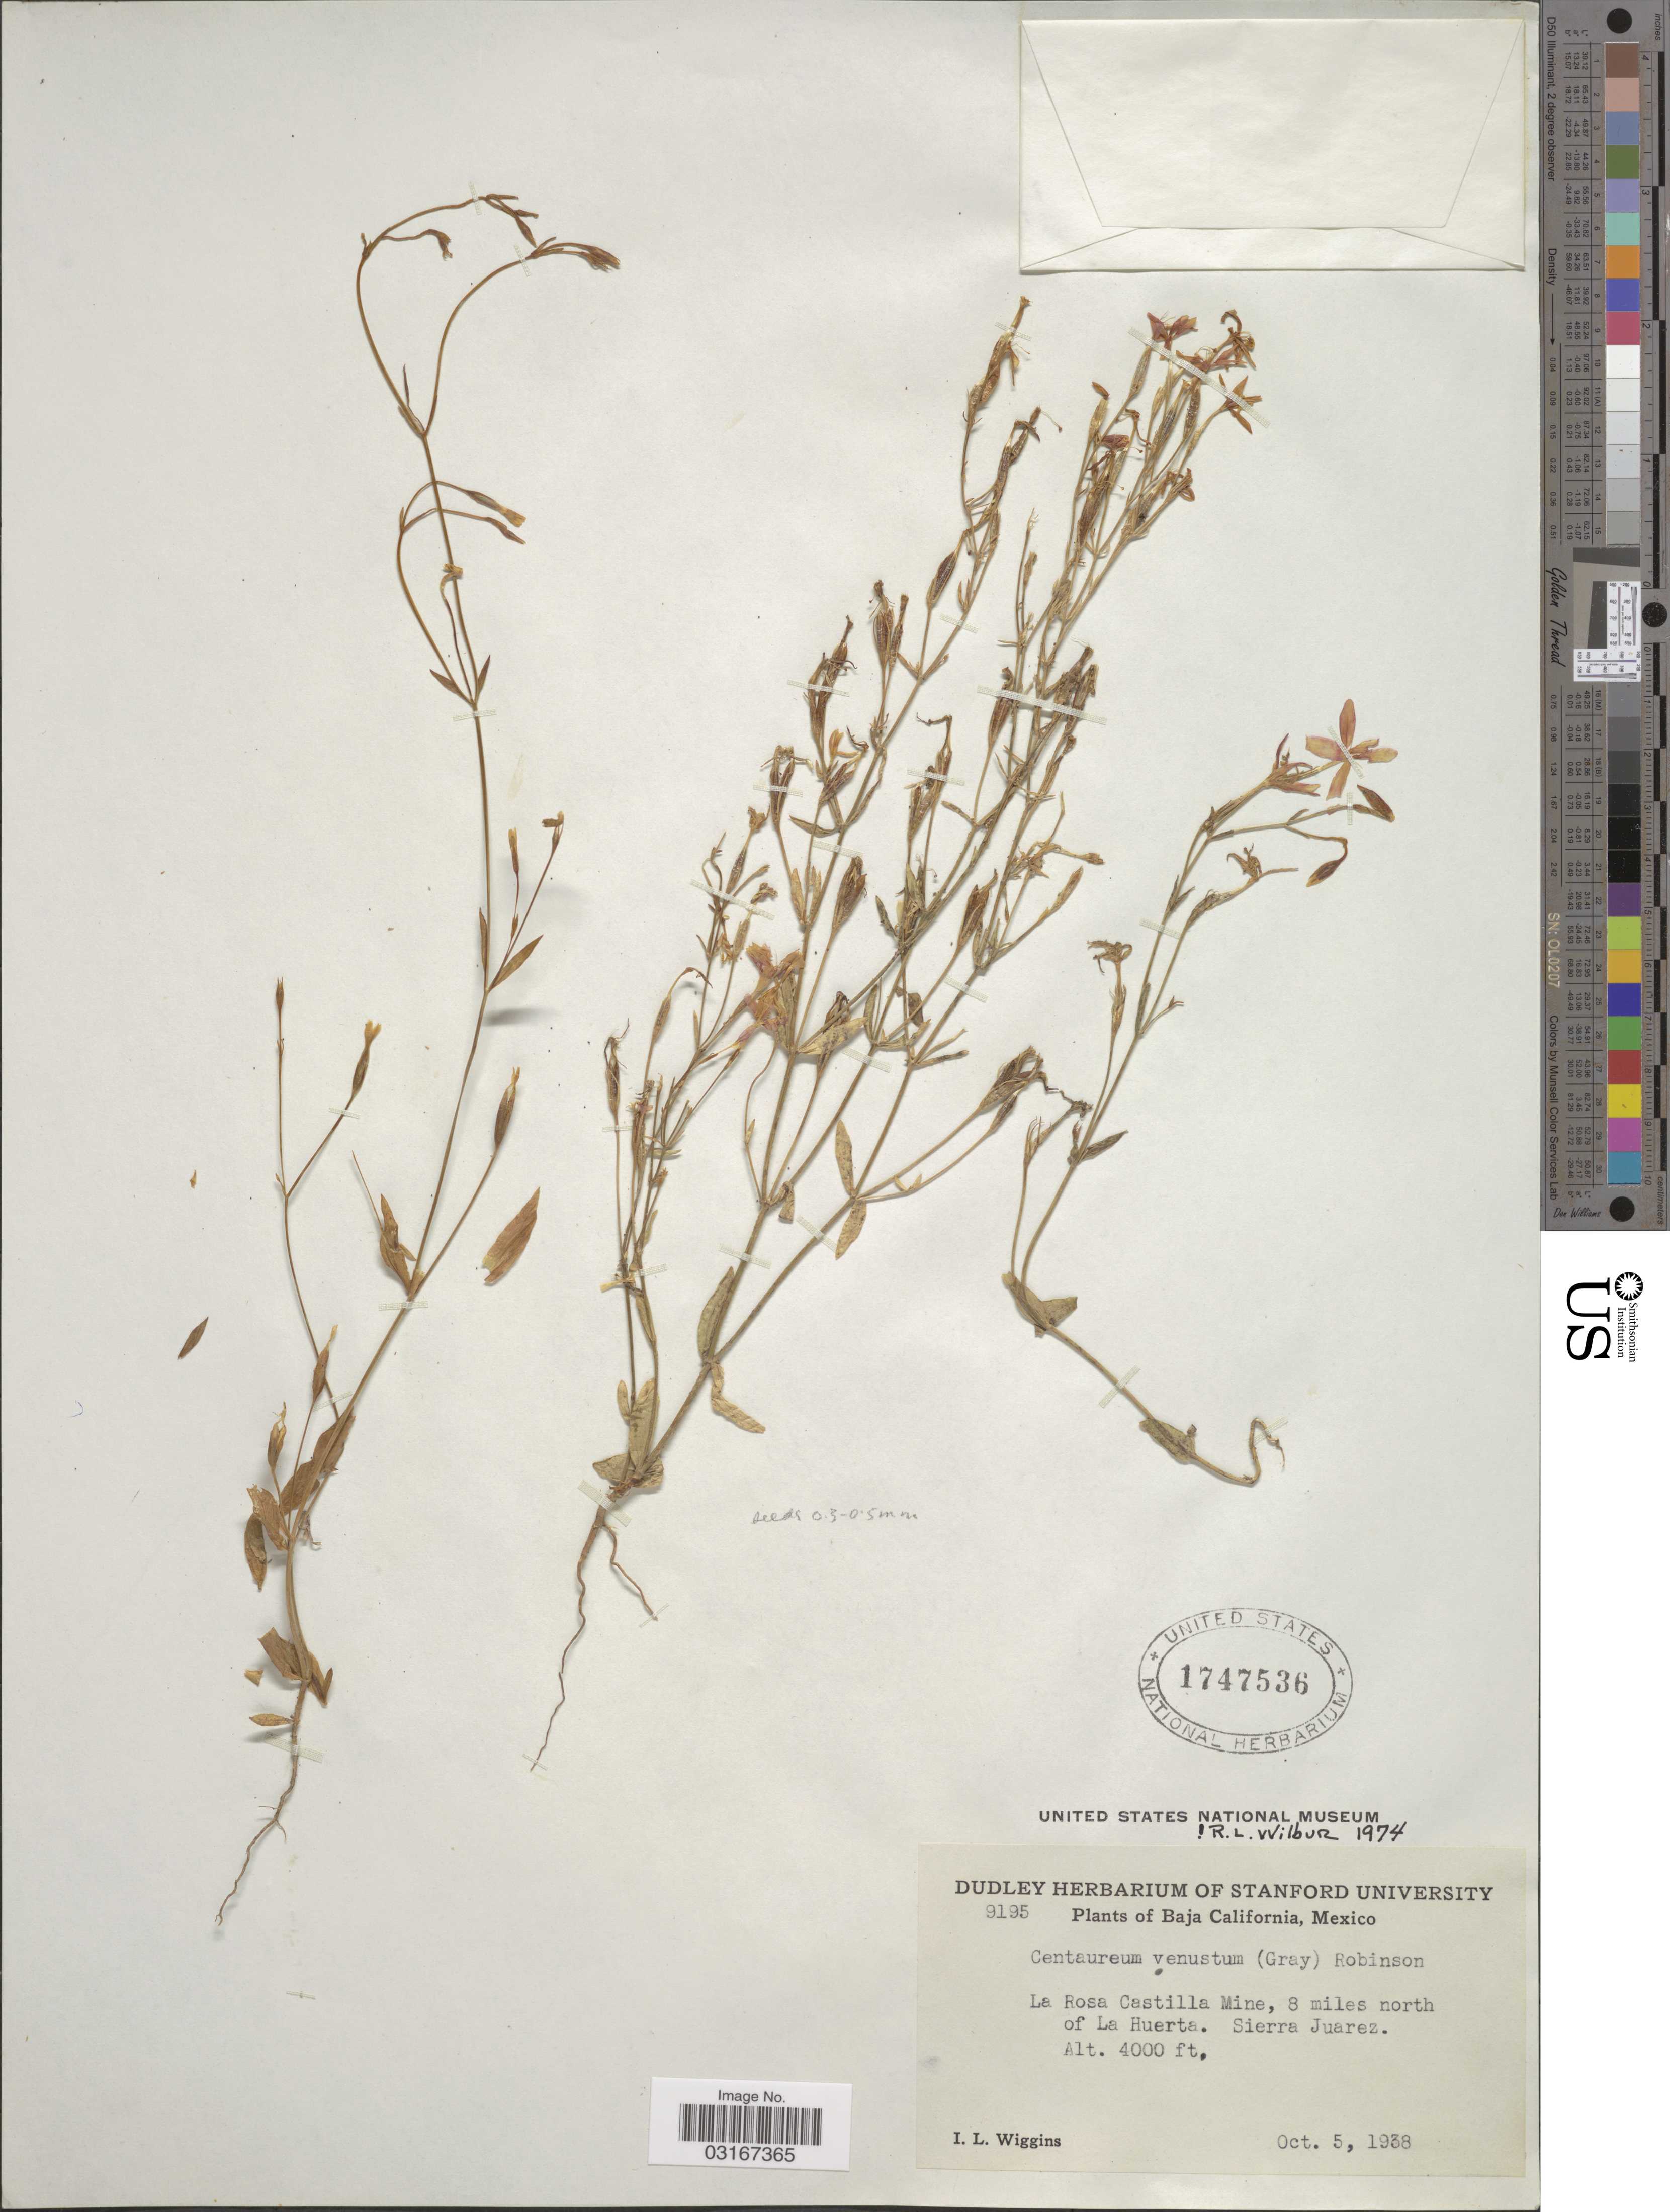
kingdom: Plantae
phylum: Tracheophyta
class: Magnoliopsida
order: Gentianales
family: Gentianaceae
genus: Centaurium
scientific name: Centaurium venustum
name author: (A. Gray) B.L. Rob.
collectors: I. L. Wiggins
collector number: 9195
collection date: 1938-10-05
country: Mexico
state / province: Baja California Norte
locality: La Rosa Castilla Mine, 8 miles north of La Huerta. Sierra Juarez.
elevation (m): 1219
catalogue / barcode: US 1747536